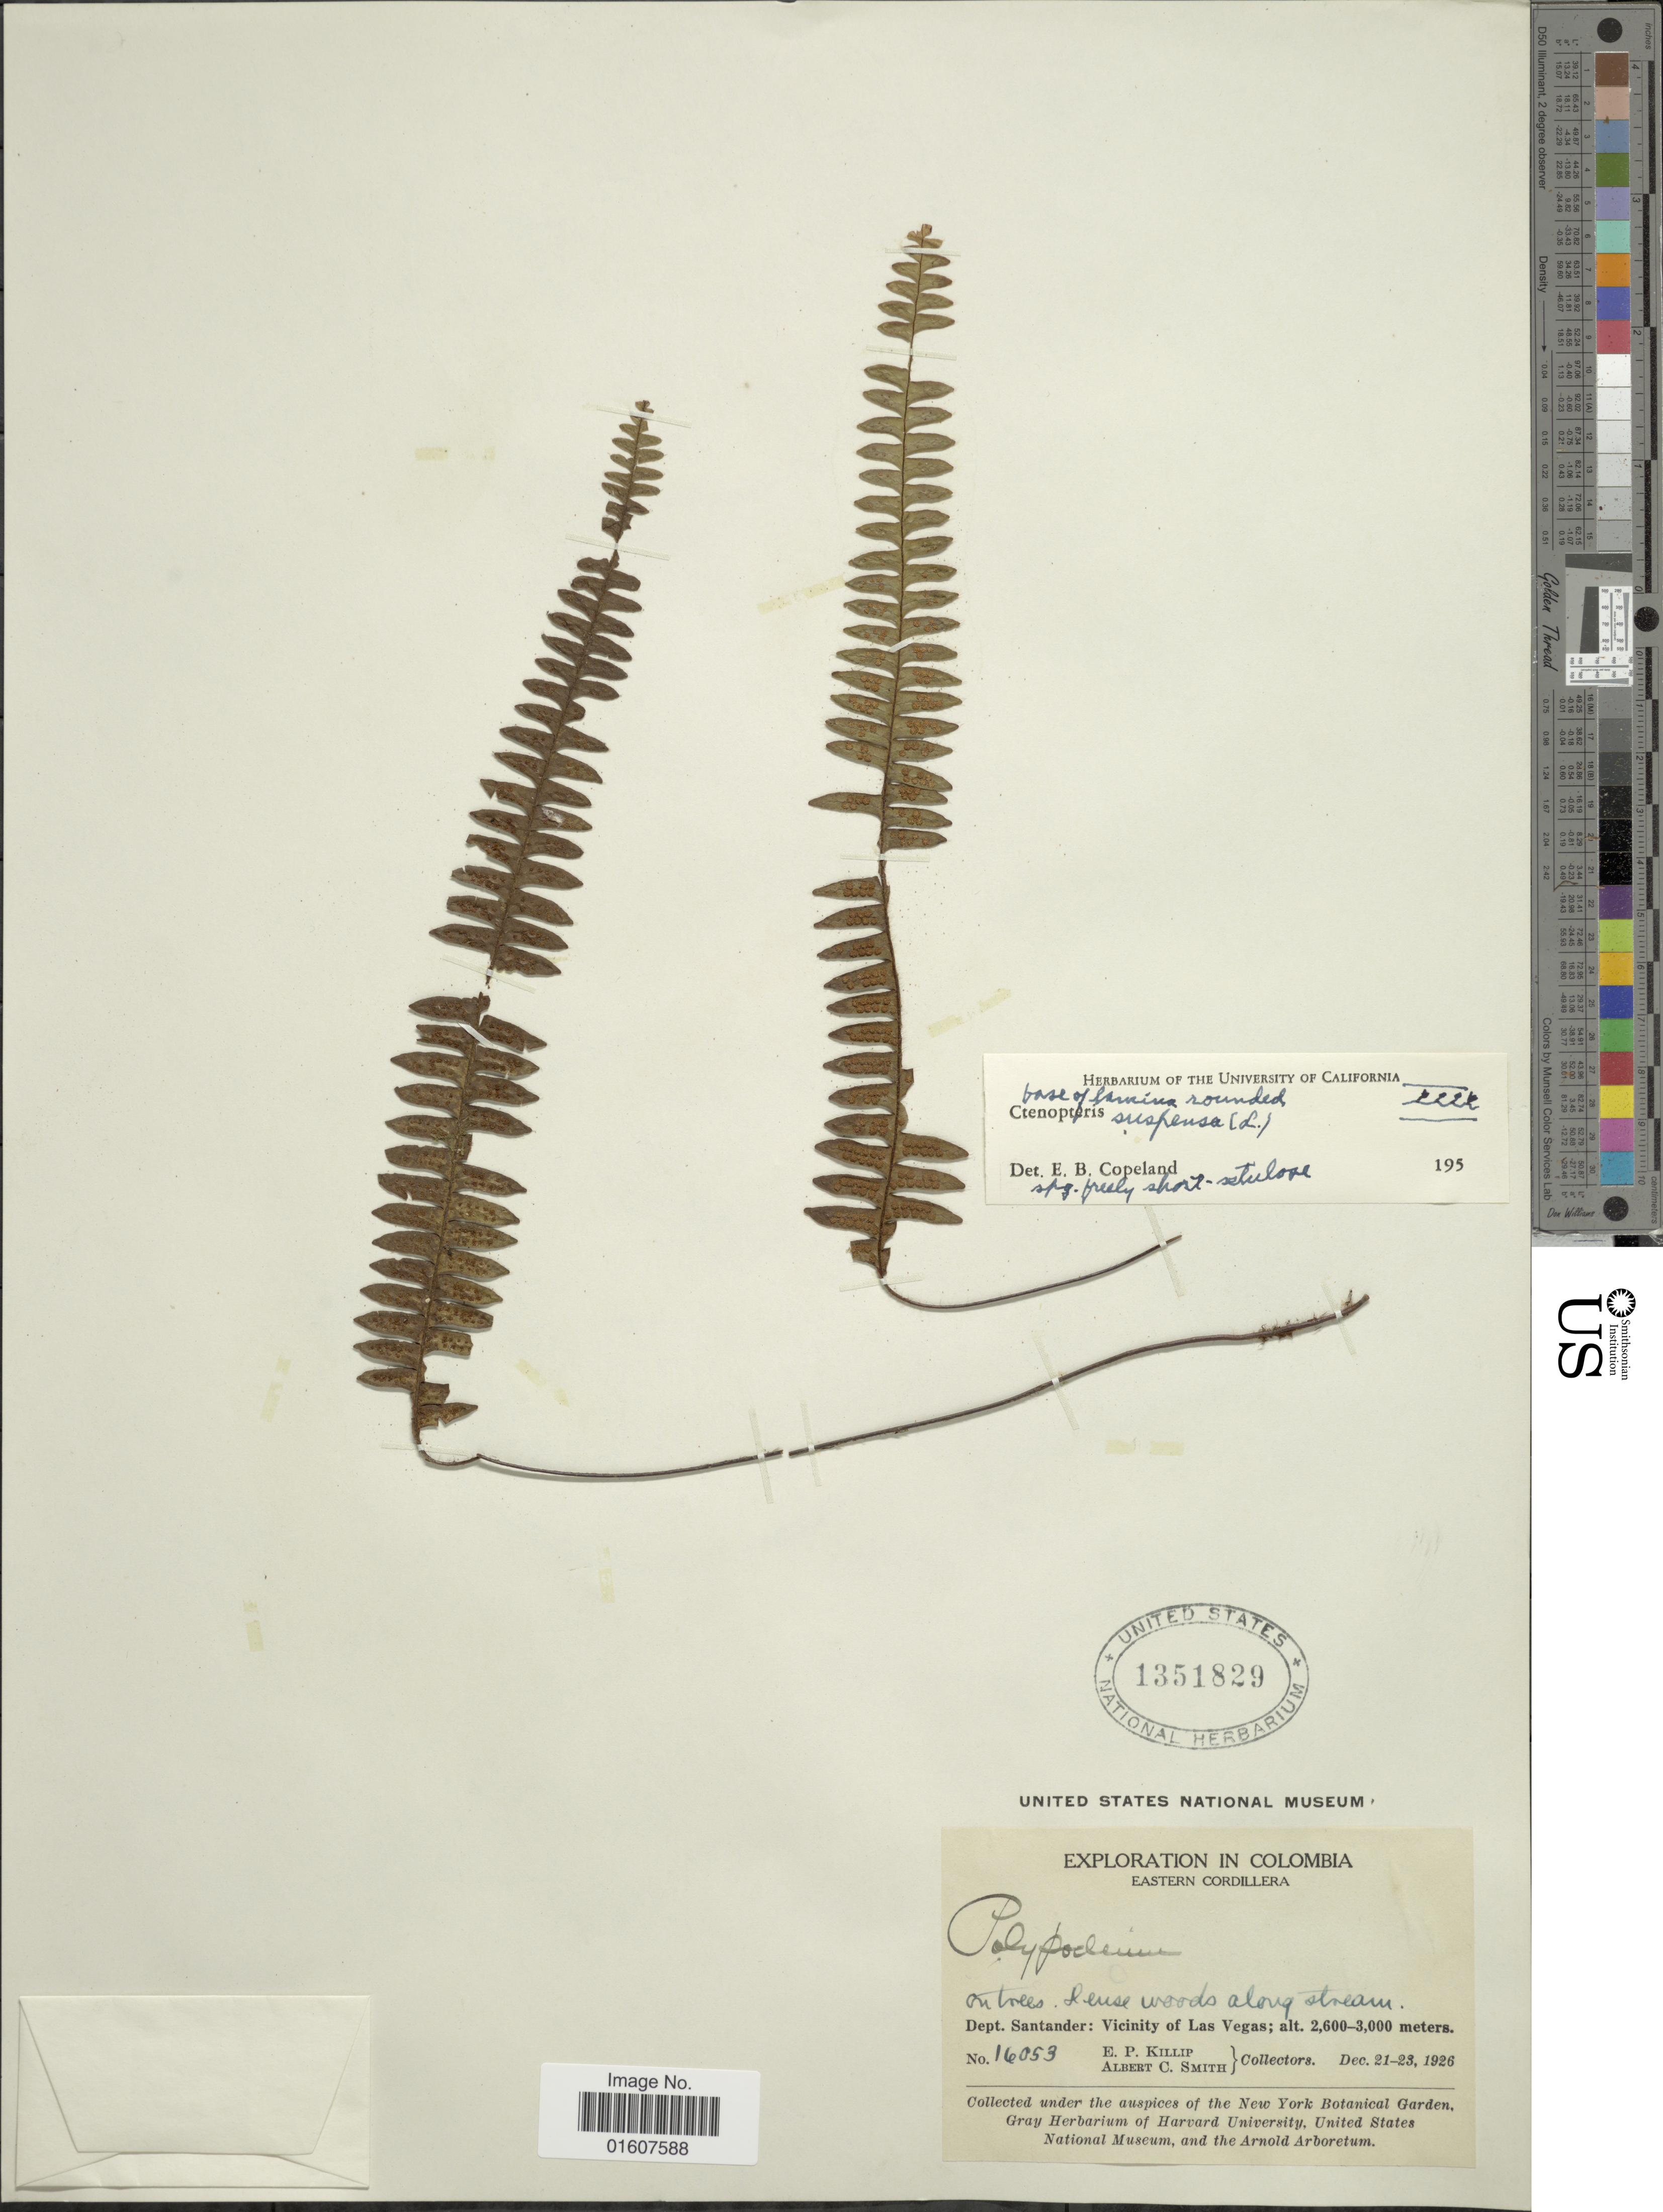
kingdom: Plantae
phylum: Tracheophyta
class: Polypodiopsida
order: Polypodiales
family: Polypodiaceae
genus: Terpsichore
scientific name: Terpsichore asplenifolia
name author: (L.) A.R. Sm.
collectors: E. P. Killip & A. C. Smith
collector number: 16053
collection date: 1926-12-21/1926-12-23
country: Colombia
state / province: Santander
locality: Eastern Cordillera, Dept. Santander: Vicinity of Las Vegas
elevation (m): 2600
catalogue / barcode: US 1351829